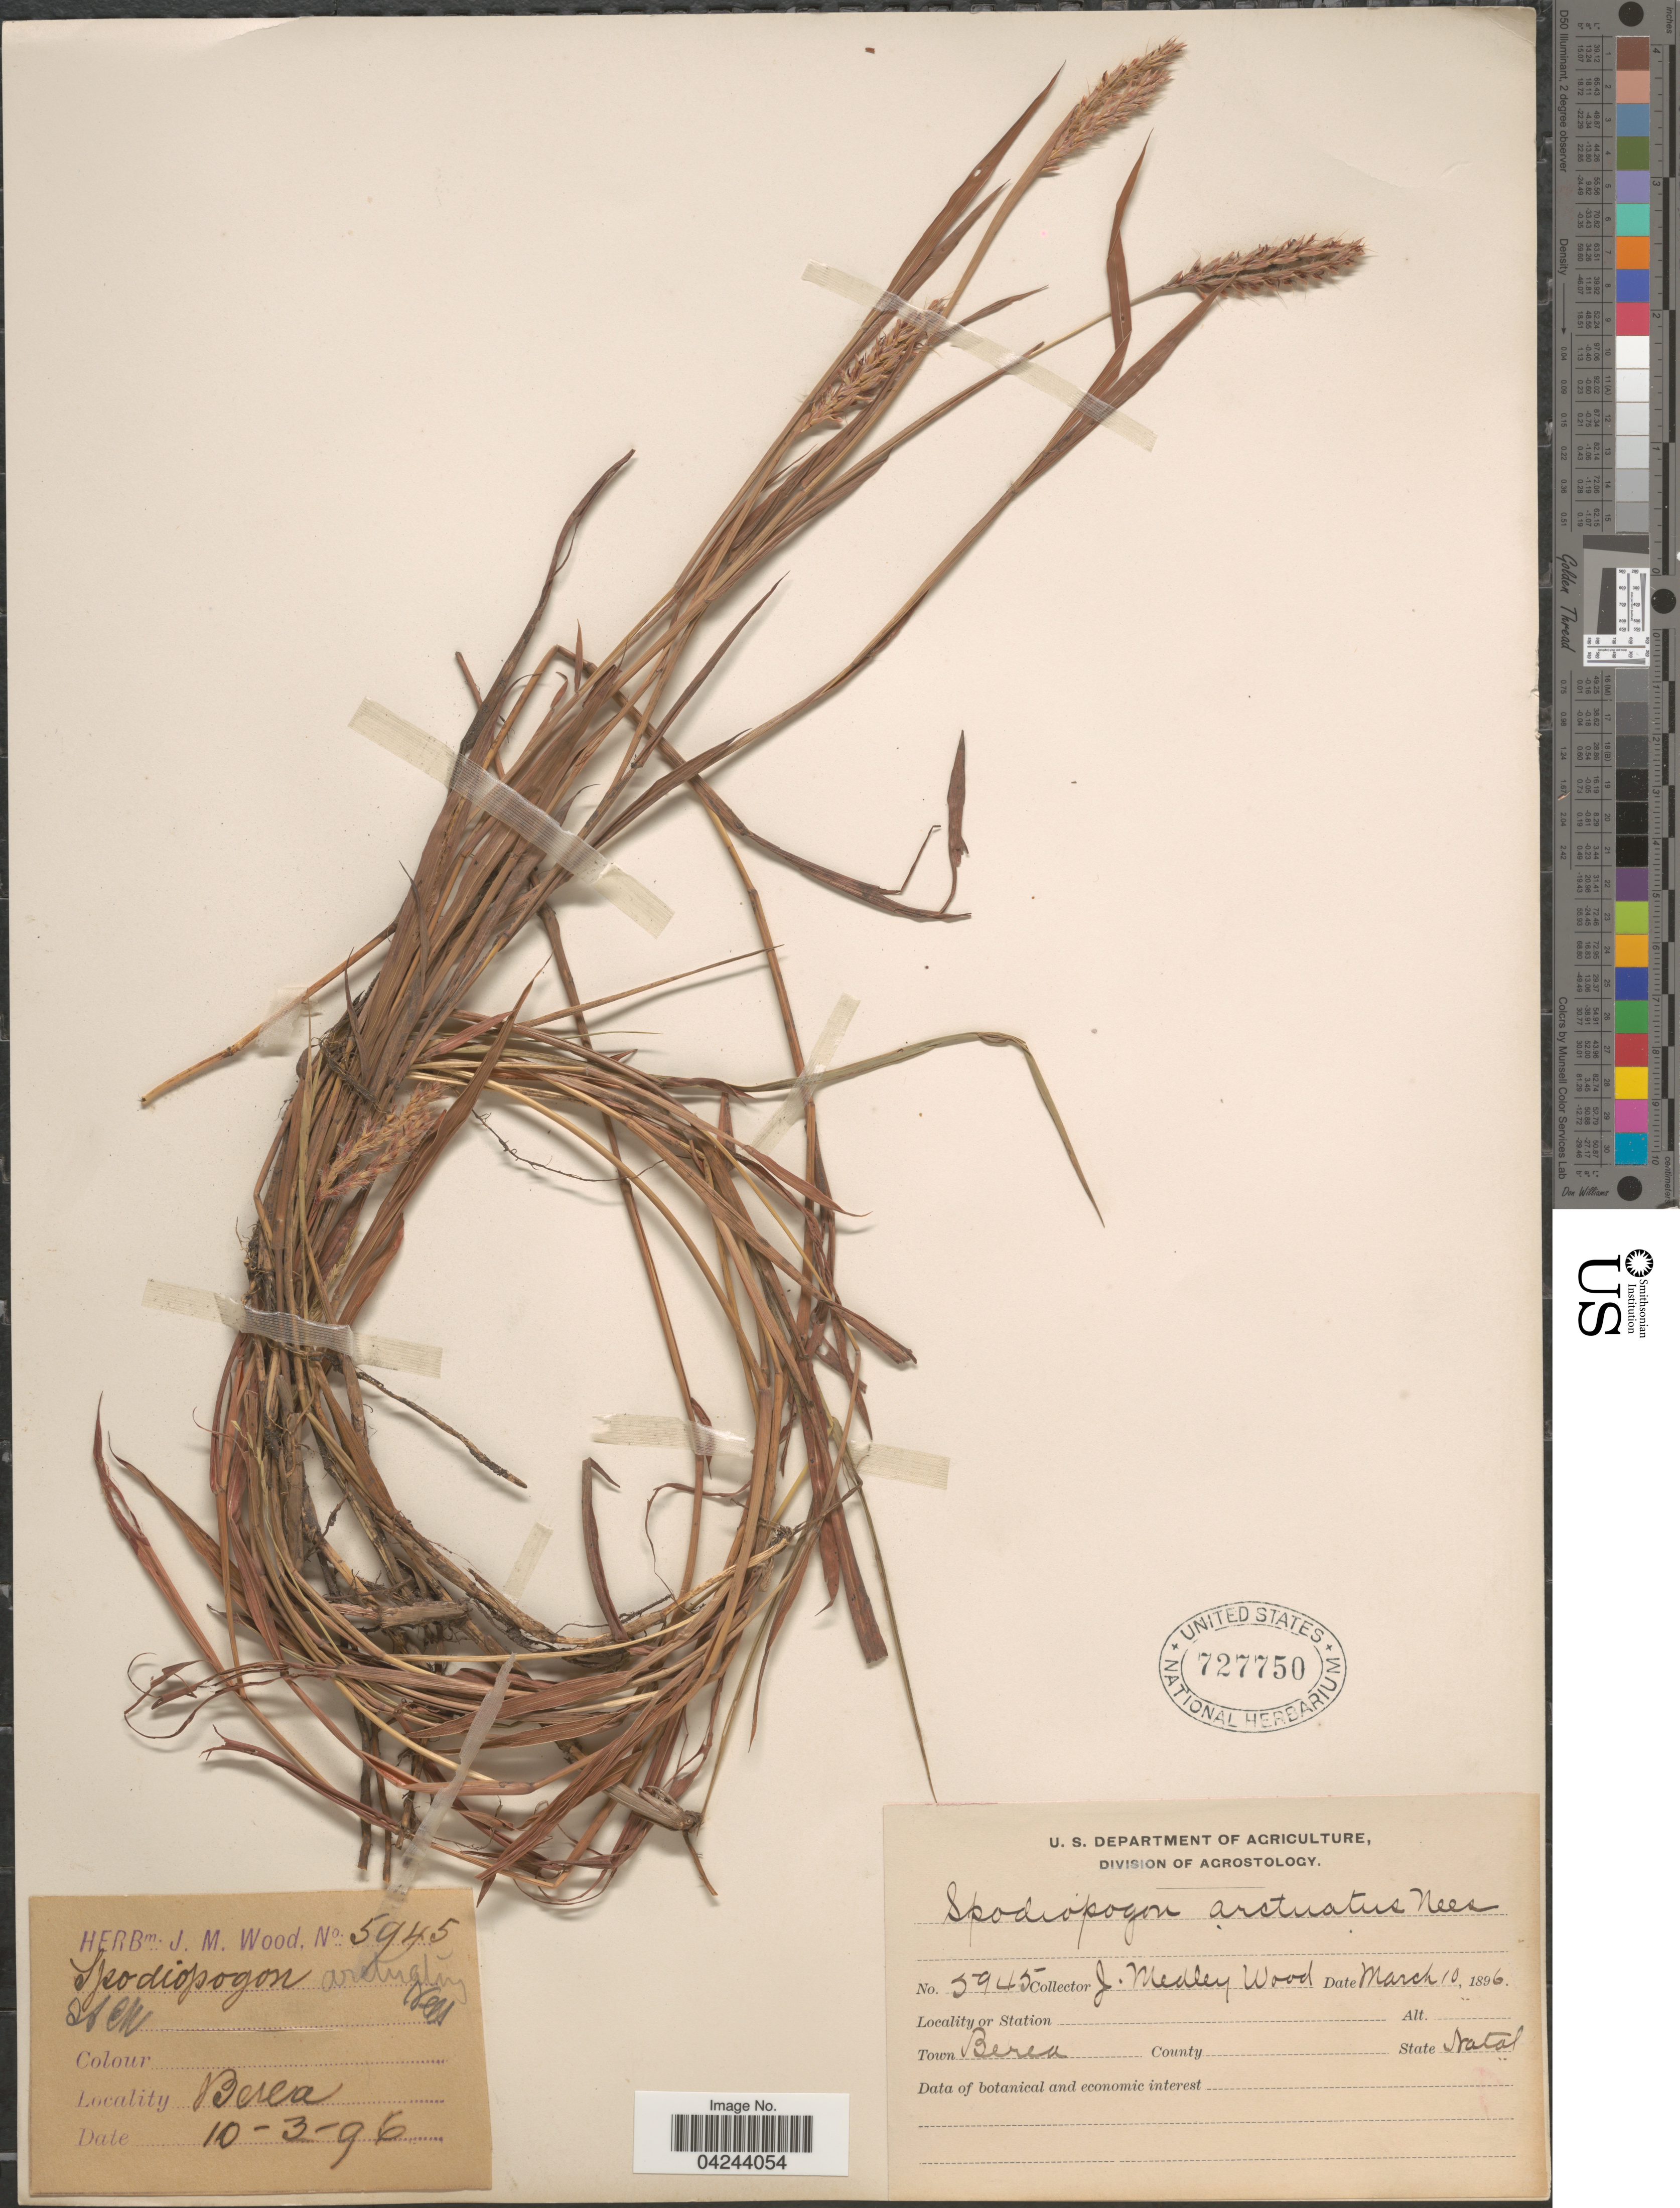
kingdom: Plantae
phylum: Tracheophyta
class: Liliopsida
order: Poales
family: Poaceae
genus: Ischaemum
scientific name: Ischaemum polystachyum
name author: J. Presl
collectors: J. M. Wood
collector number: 5945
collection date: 1896-03-10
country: South Africa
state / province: KwaZulu-Natal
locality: Town Berea.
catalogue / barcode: US 727750